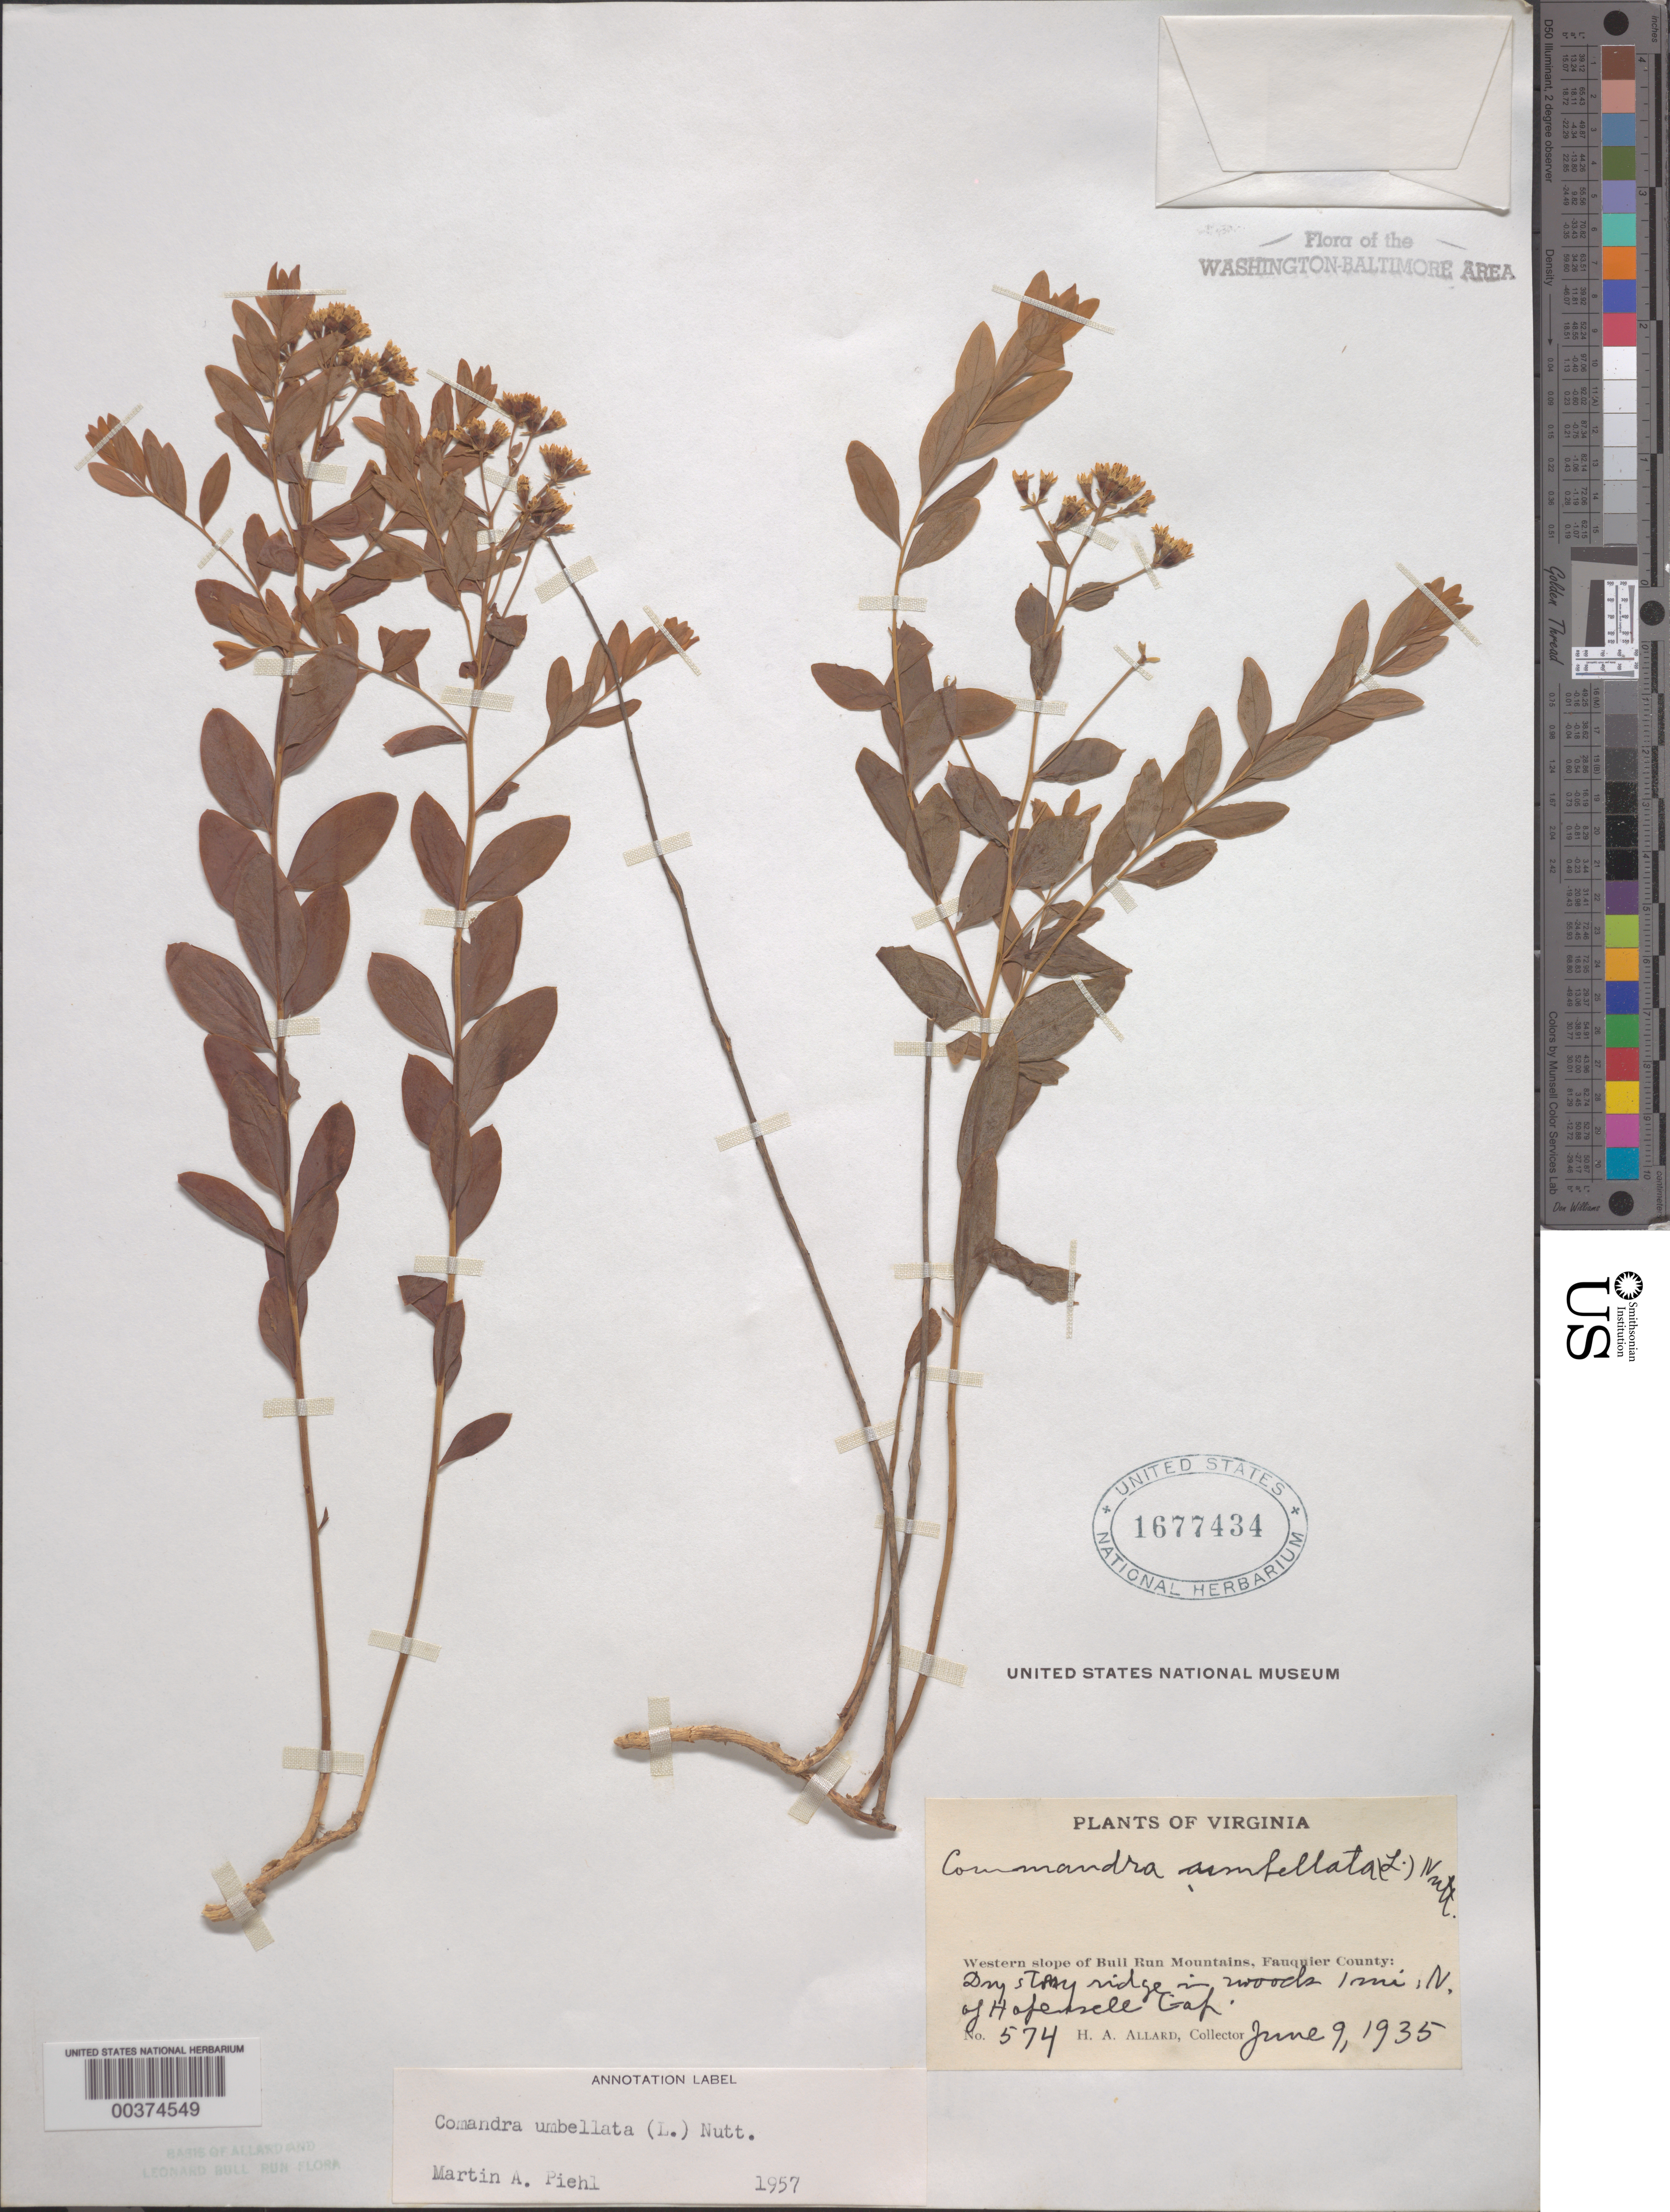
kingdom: Plantae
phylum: Tracheophyta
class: Magnoliopsida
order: Santalales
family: Comandraceae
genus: Comandra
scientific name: Comandra umbellata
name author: (L.) Nutt.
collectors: H. A. Allard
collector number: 574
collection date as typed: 09 Jun 1935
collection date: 1935-06-09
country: United States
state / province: Virginia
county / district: Fauquier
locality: North of Hopewell Gap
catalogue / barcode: US 1677434